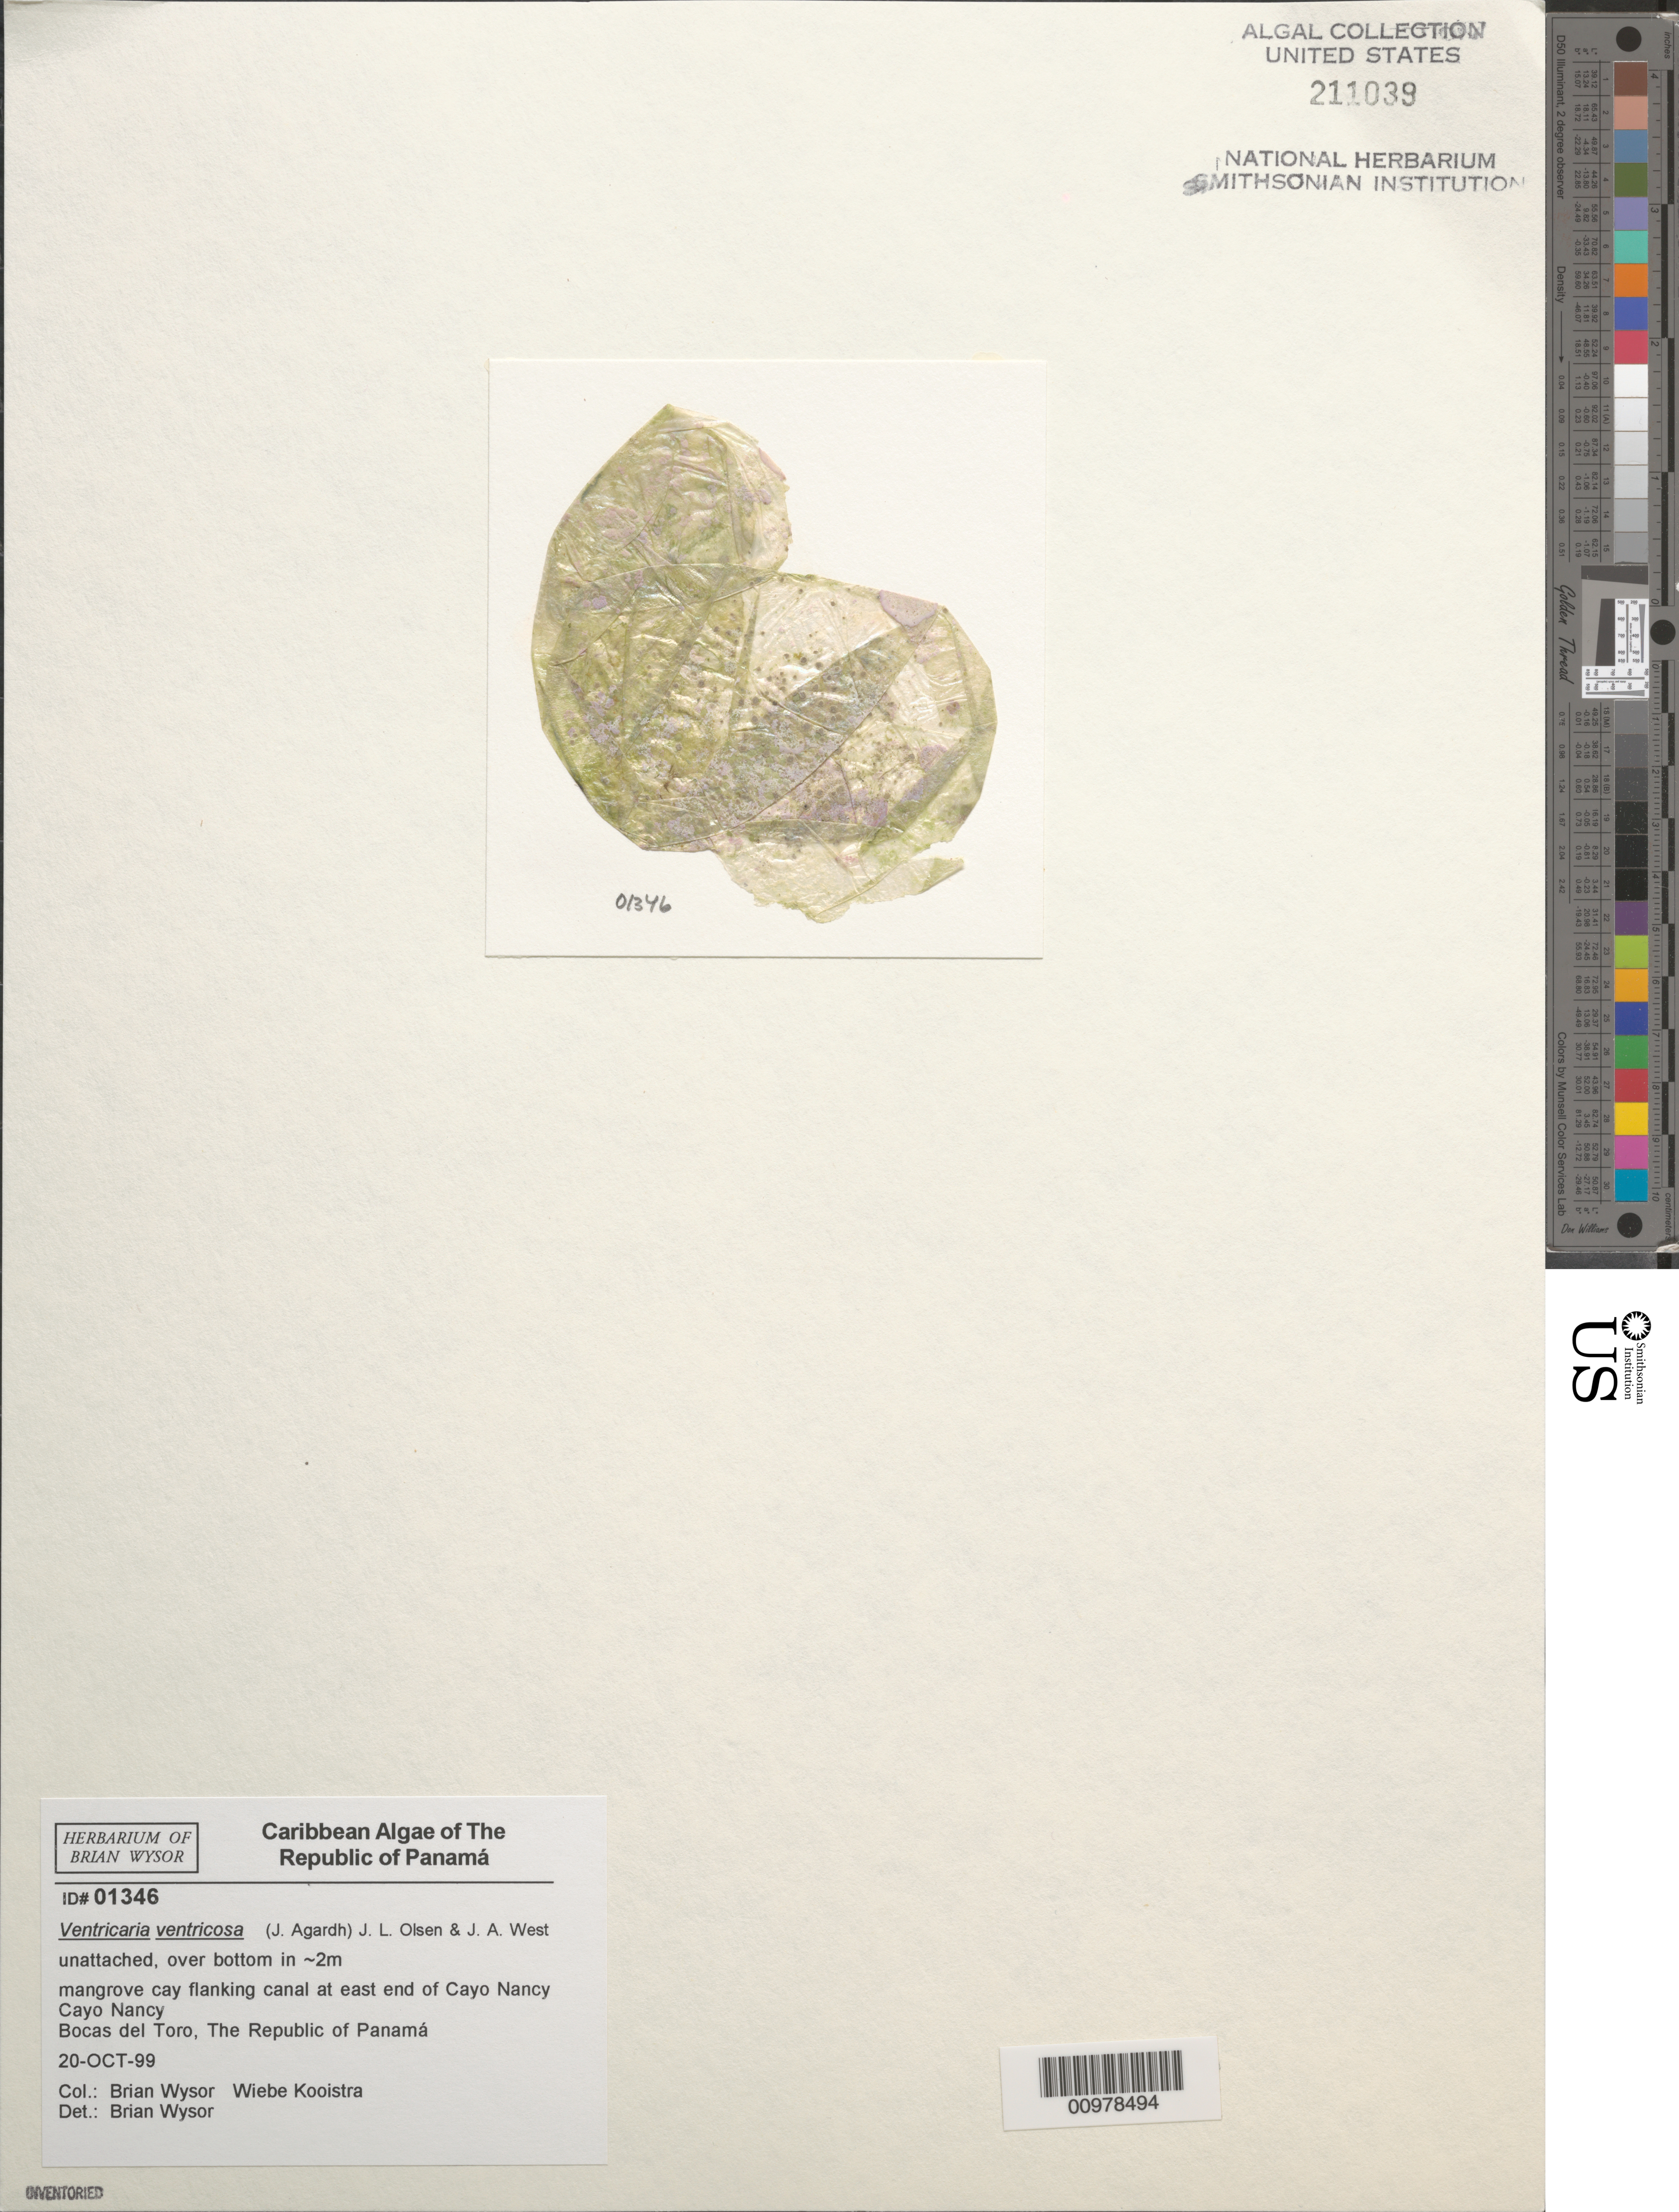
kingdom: Plantae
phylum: Chlorophyta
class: Ulvophyceae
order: Siphonocladales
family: Valoniaceae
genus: Valonia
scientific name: Valonia ventricosa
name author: J. Agardh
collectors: B. Wysor & W. Kooistra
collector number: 01346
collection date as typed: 20 Oct 1999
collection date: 1999-10-20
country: Panama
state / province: Bocas del Toro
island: Cayo Nancy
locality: Mangrove cay flanking canal at east end of Cayo Nancy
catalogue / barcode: US 211039